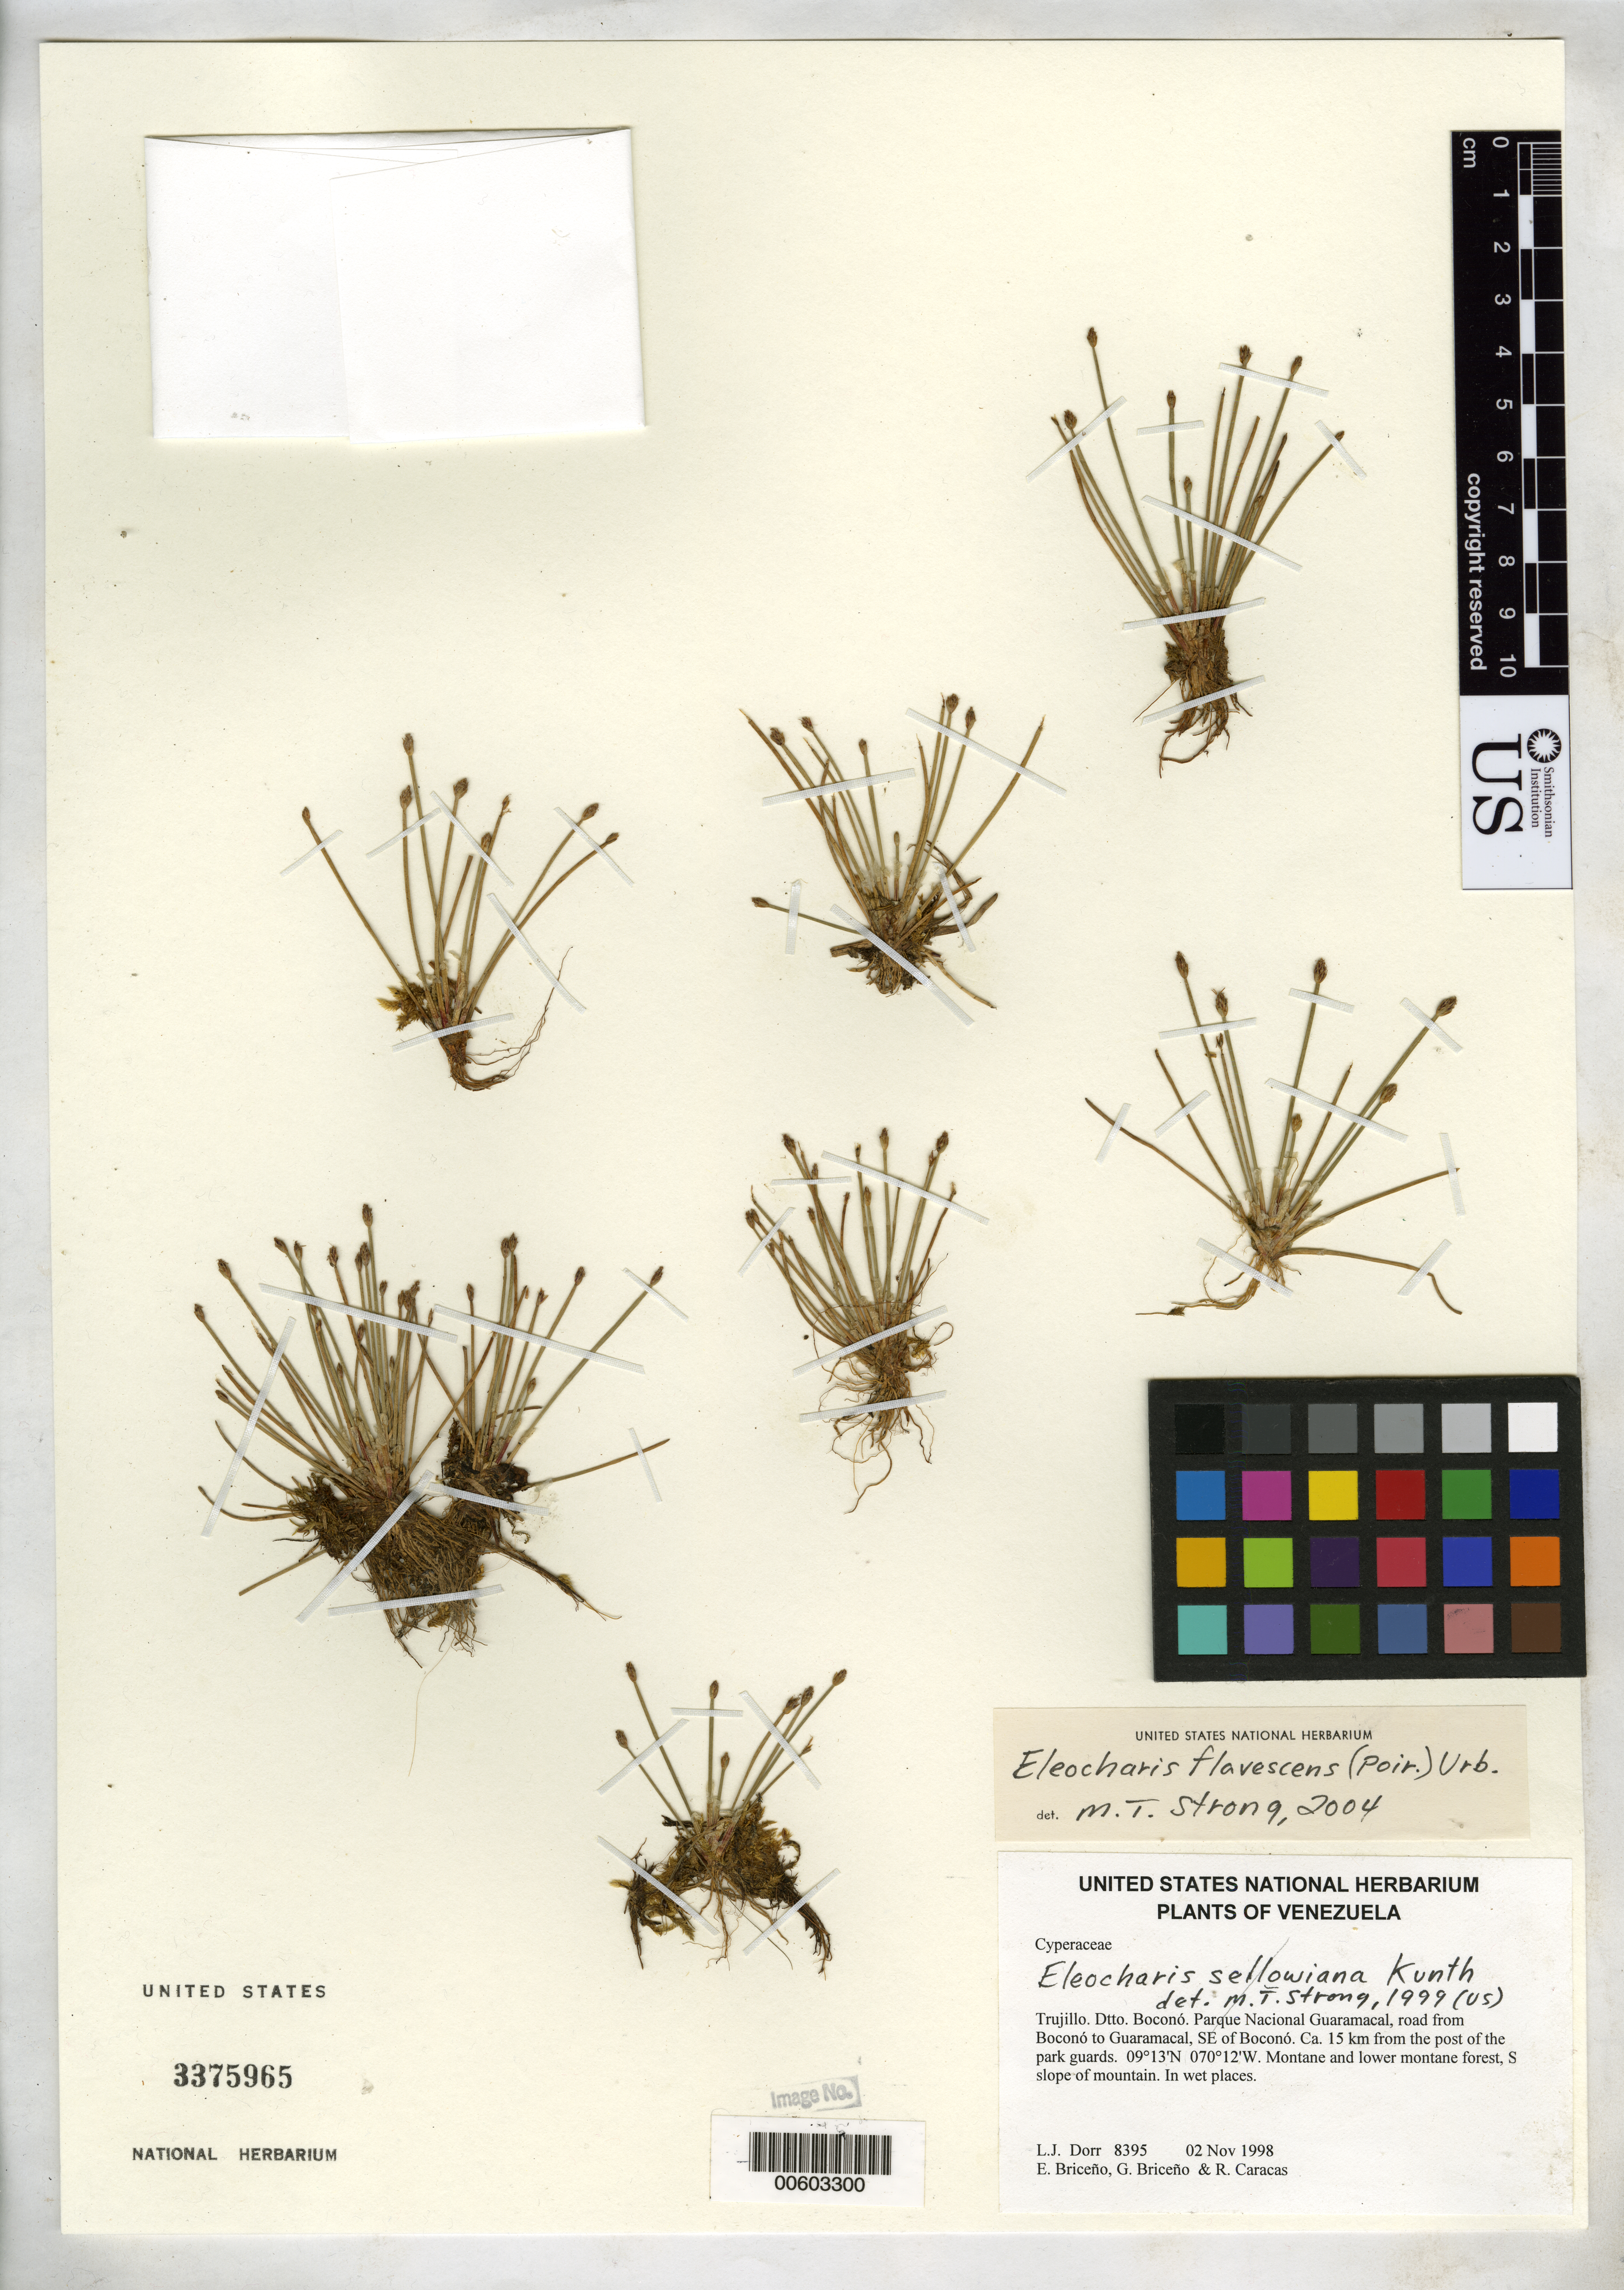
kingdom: Plantae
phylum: Tracheophyta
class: Liliopsida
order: Poales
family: Cyperaceae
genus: Eleocharis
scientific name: Eleocharis sellowiana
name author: Kunth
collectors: L. J. Dorr, E. Briceño, G. Briceño & R. Caracas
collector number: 8395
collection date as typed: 02 Nov 1998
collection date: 1998-11-02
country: Venezuela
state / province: Trujillo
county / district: Boconó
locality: Parque Nacional Guaramacal, road from Boconó to Guaramacal, SE of Boconó, ca. 15 km from the post of the park guards.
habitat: Montane and lower montane forest, S slope of mountain. In wet places.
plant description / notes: PORT, US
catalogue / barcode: US 3375965